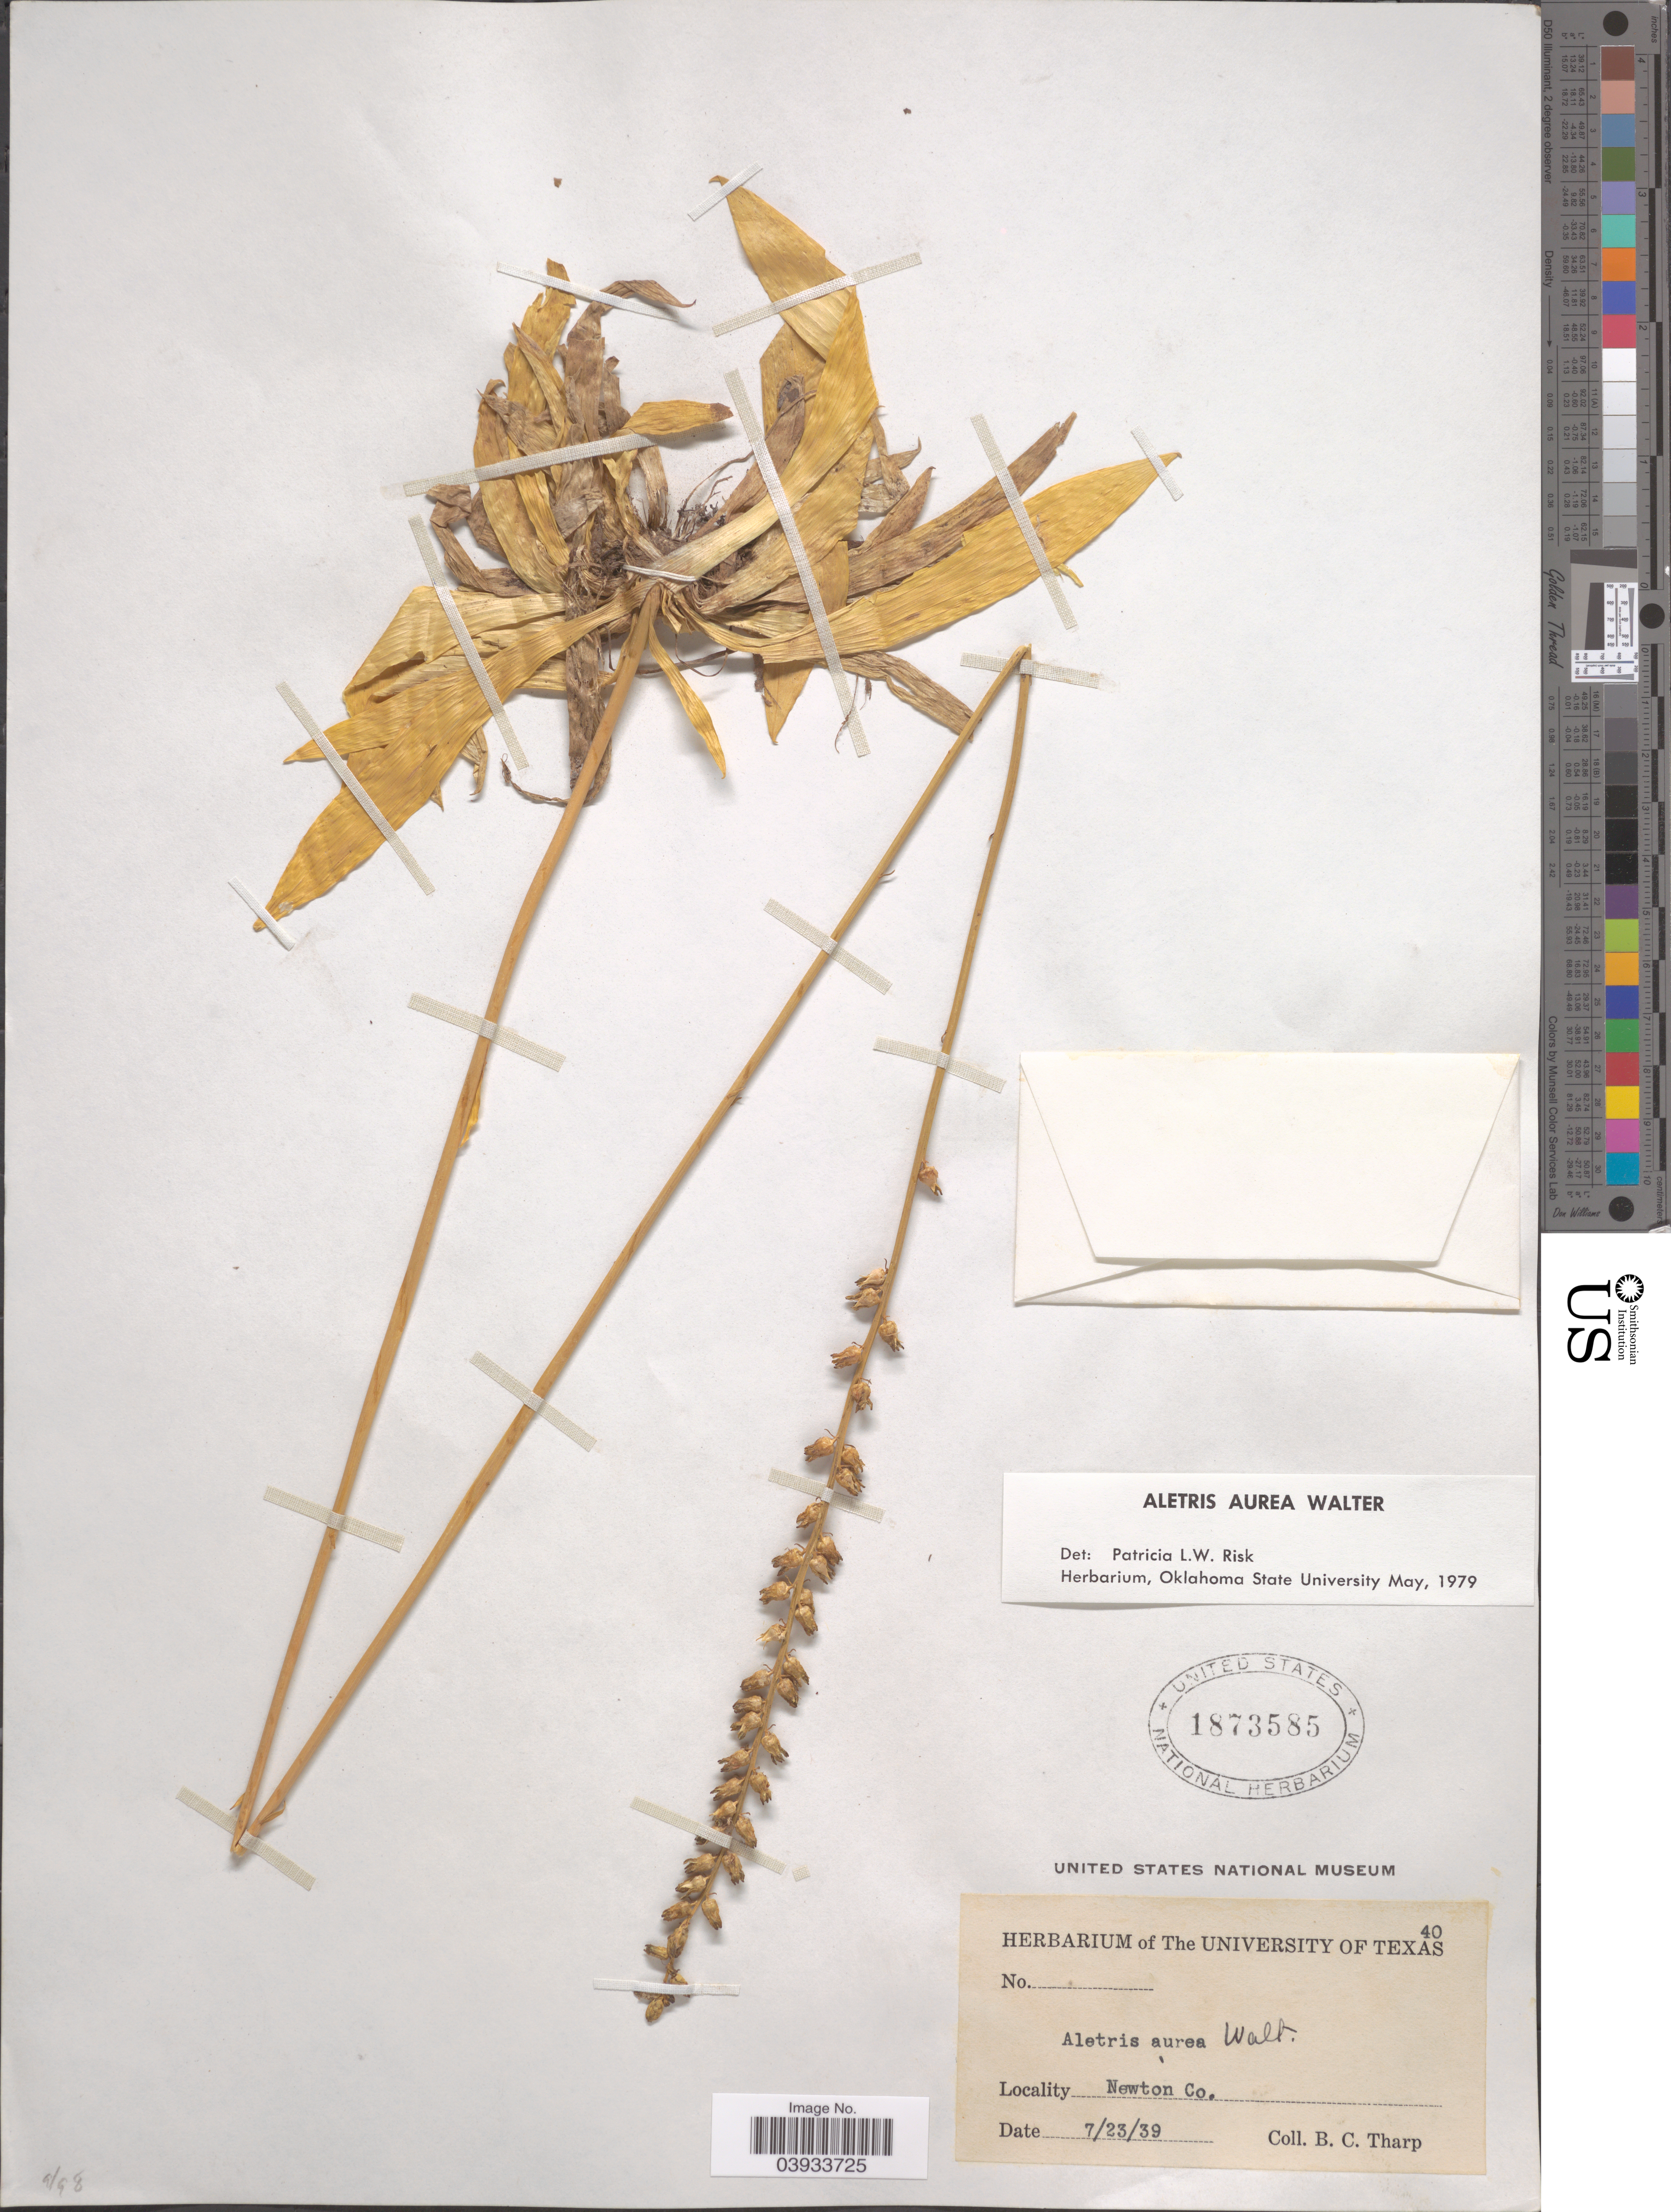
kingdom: Plantae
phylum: Tracheophyta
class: Liliopsida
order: Dioscoreales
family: Nartheciaceae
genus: Aletris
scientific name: Aletris aurea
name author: Walter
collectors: B. C. Tharp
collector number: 40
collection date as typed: Transcribed d/m/y: 23/7/39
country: United States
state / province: Texas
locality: Newton Co.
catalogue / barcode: US 1873585